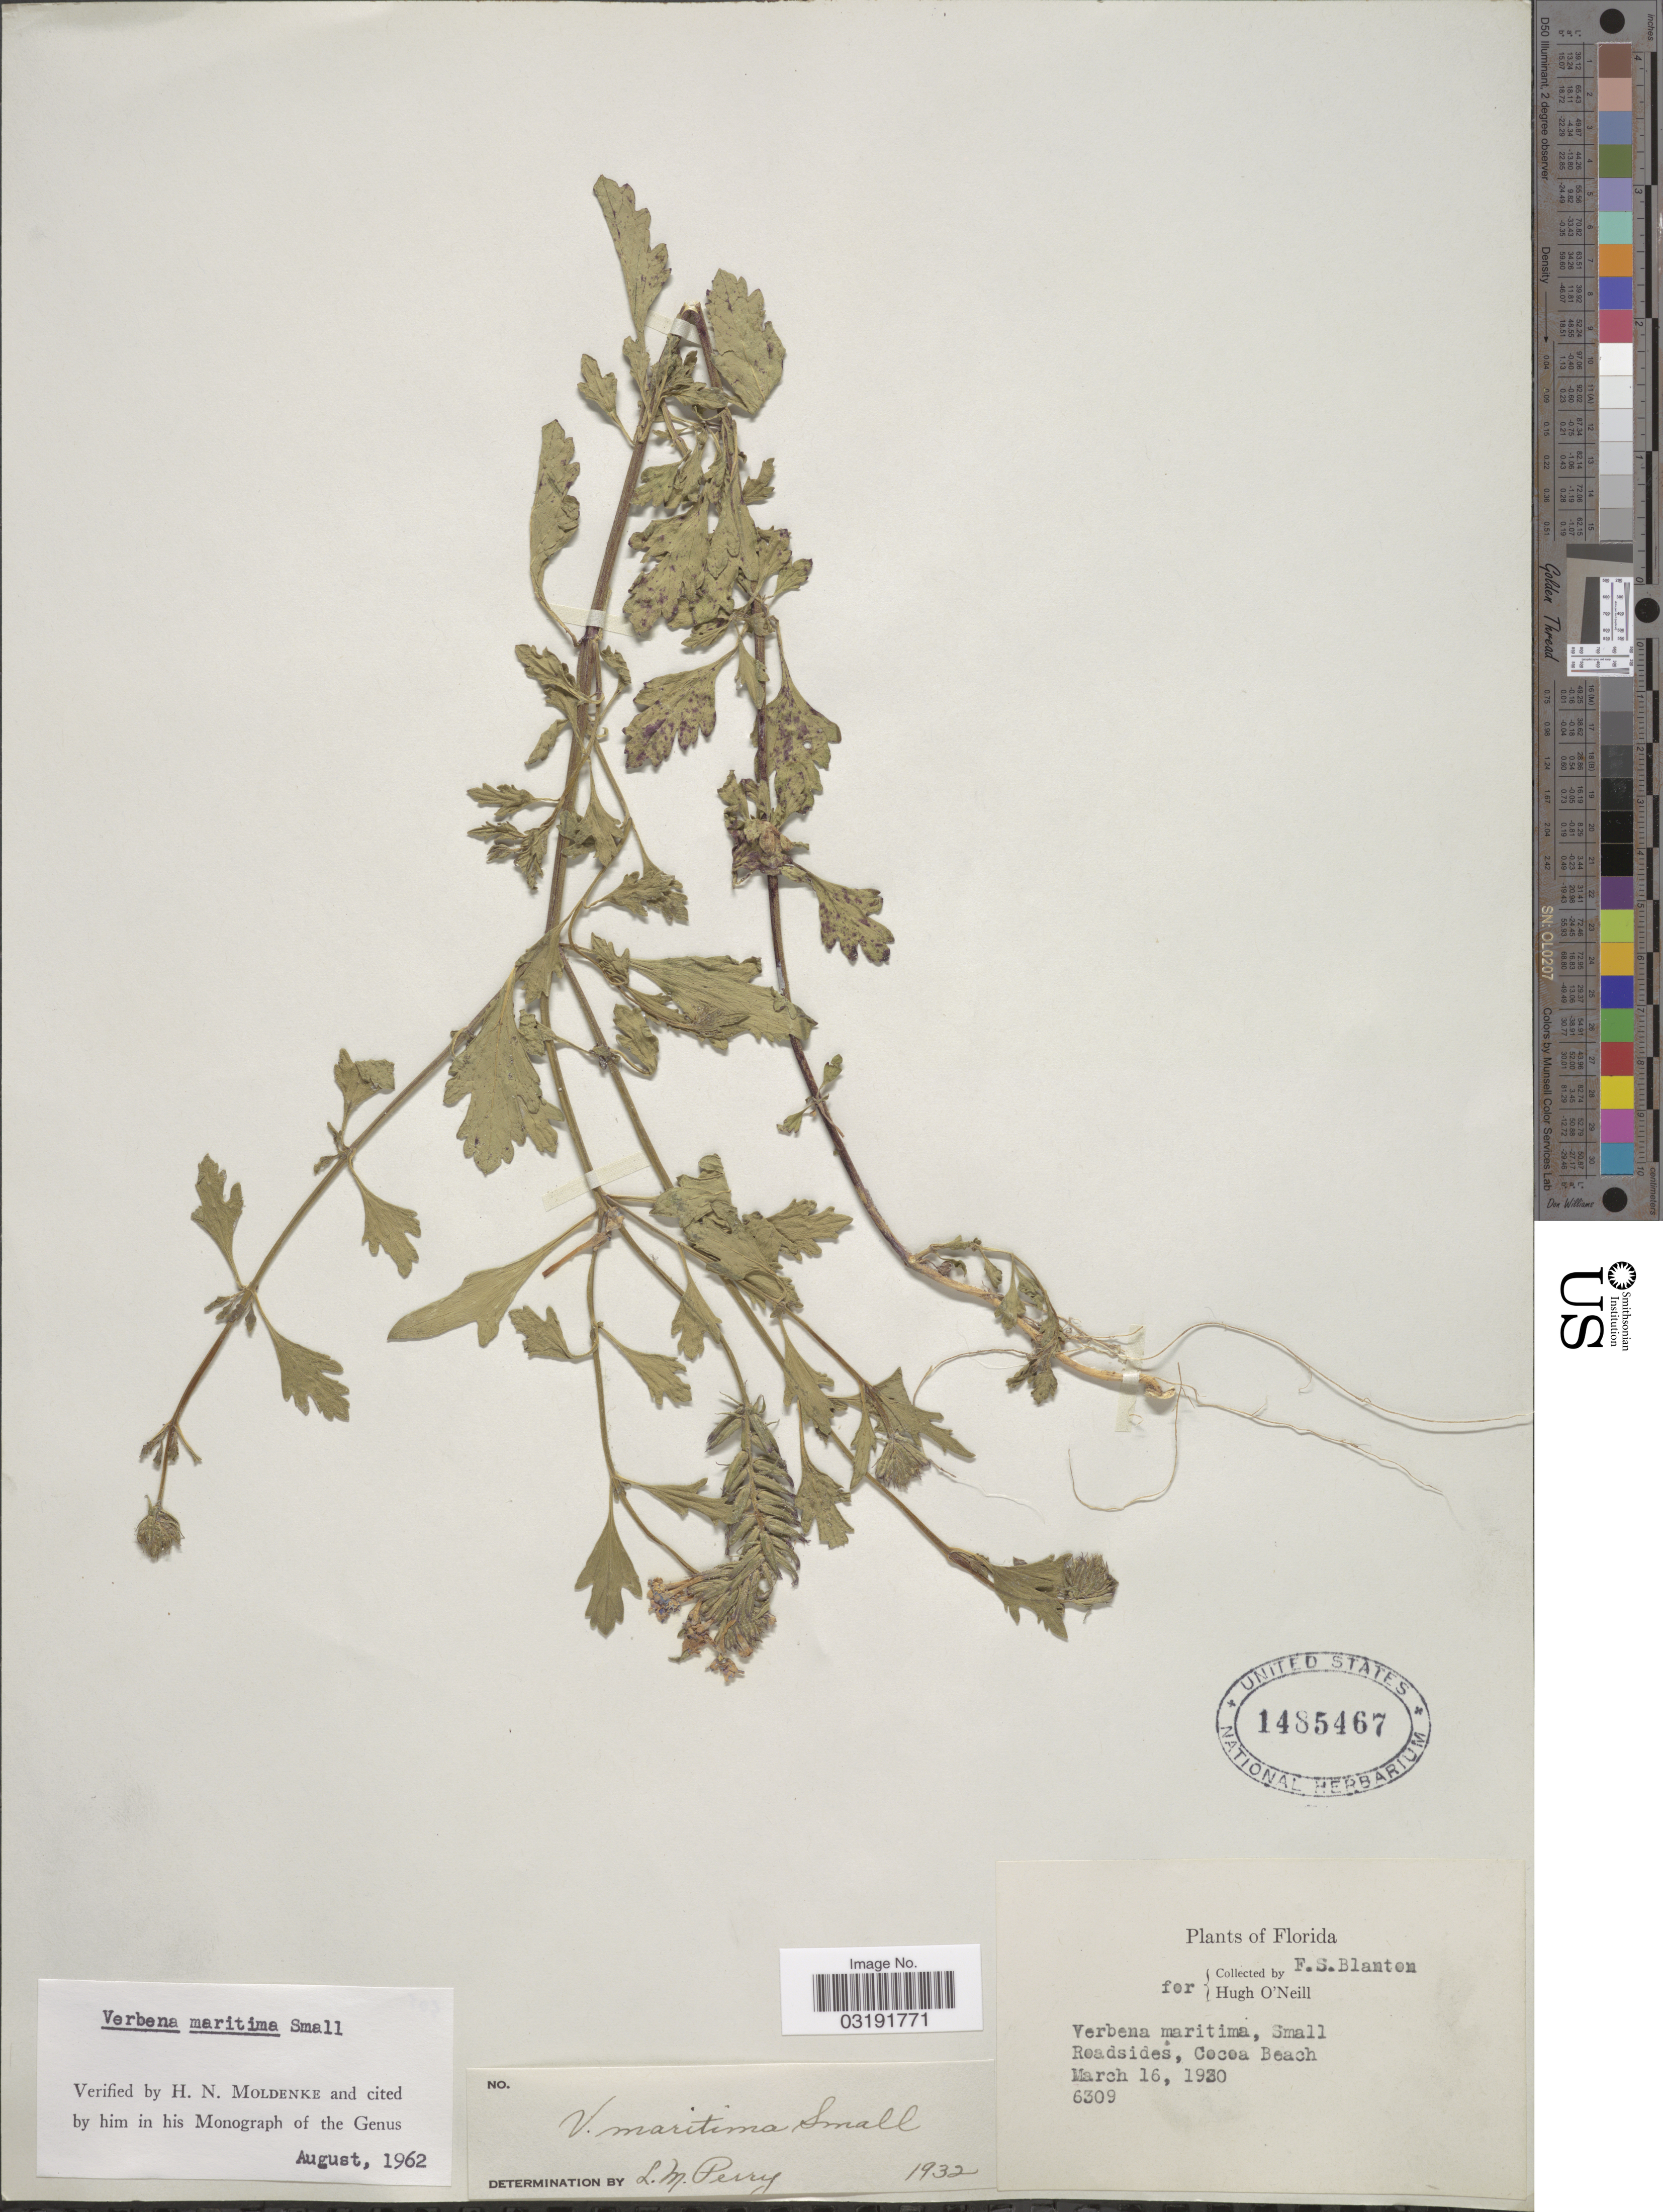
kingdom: Plantae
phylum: Tracheophyta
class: Magnoliopsida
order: Lamiales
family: Verbenaceae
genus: Verbena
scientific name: Verbena maritima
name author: Small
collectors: F. S. Blanton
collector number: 6309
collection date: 1920-03-16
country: United States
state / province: Florida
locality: Roadsides, Cocoa Beach.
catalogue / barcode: US 1485467